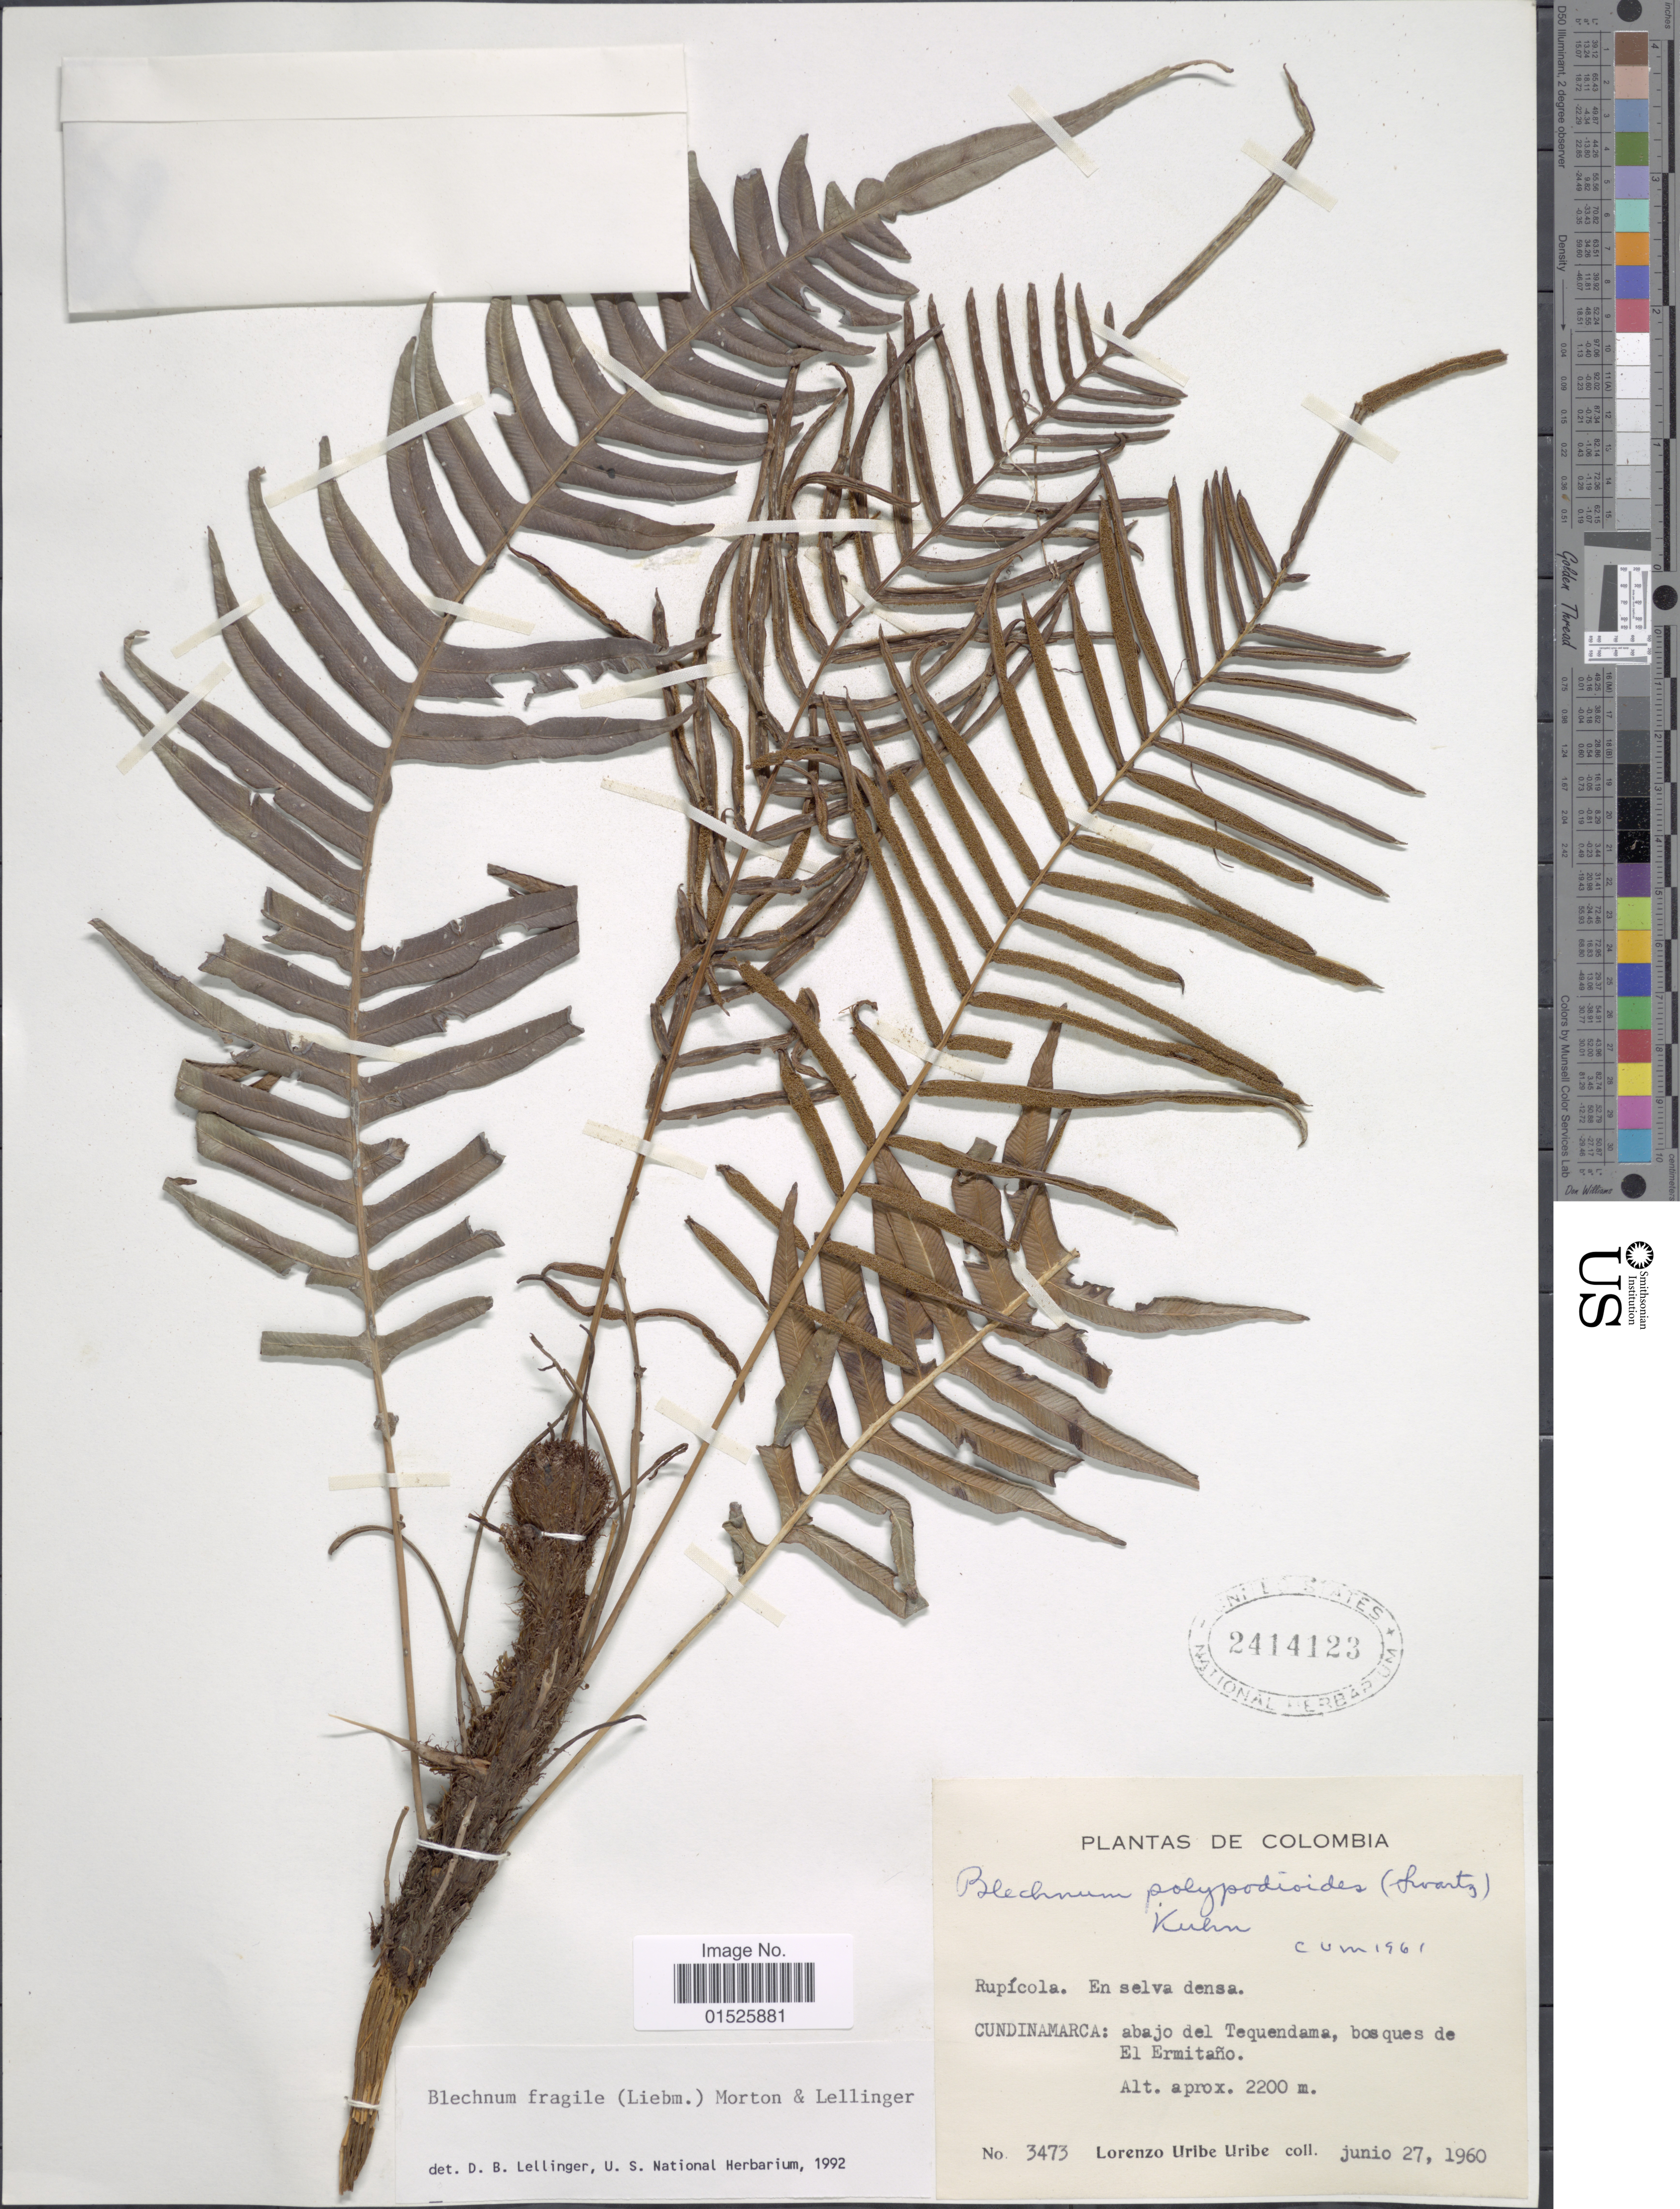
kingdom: Plantae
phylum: Tracheophyta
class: Polypodiopsida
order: Polypodiales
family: Blechnaceae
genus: Blechnum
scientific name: Blechnum fragile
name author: (Liebm.) C.V. Morton & Lellinger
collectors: L. Uribe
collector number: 3473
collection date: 1960-06-27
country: Colombia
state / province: Cundinamarca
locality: Rupícola. En selva densa. Abajo del Tequendama, bosques de Eo Ermitaño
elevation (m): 2200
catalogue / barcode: US 2414123